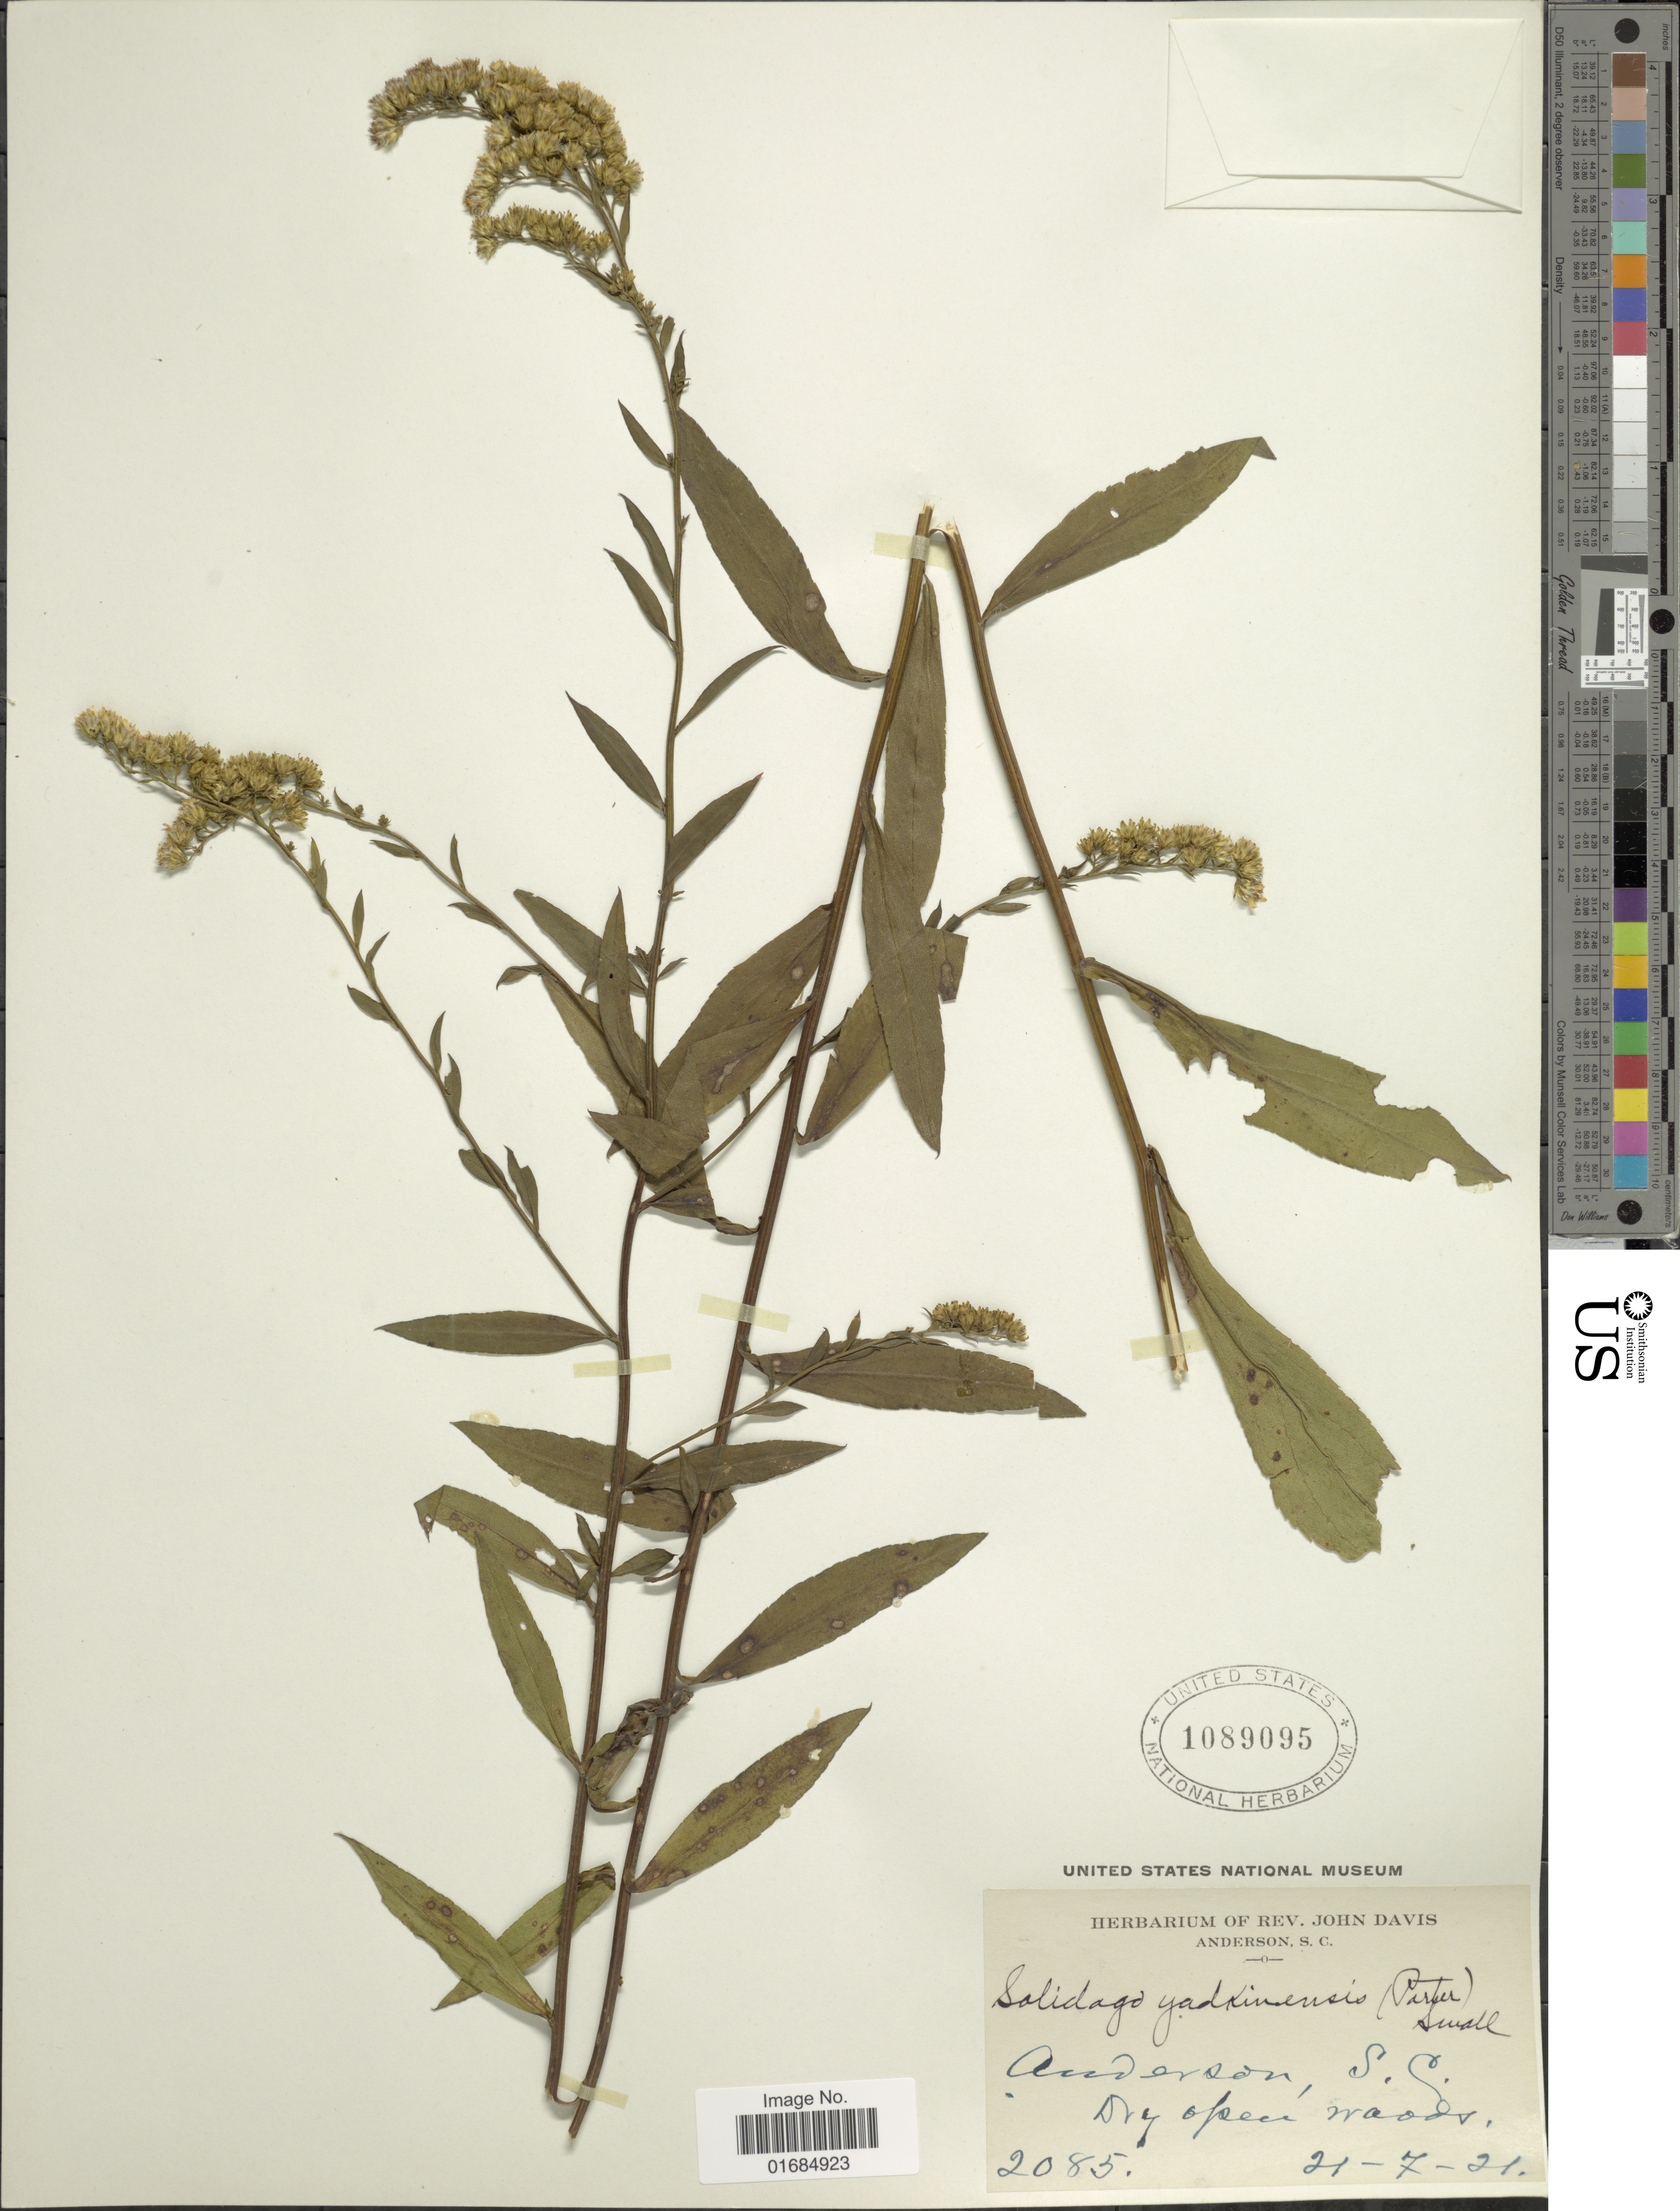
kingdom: Plantae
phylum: Tracheophyta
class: Magnoliopsida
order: Asterales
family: Asteraceae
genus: Solidago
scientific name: Solidago boottii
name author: Hook.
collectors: ex herb. Rev. John Davis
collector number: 2085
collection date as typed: Transcribed d/m/y: 21/7/21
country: United States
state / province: South Carolina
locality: Anderson, Dry open Woods.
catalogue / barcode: US 1089095